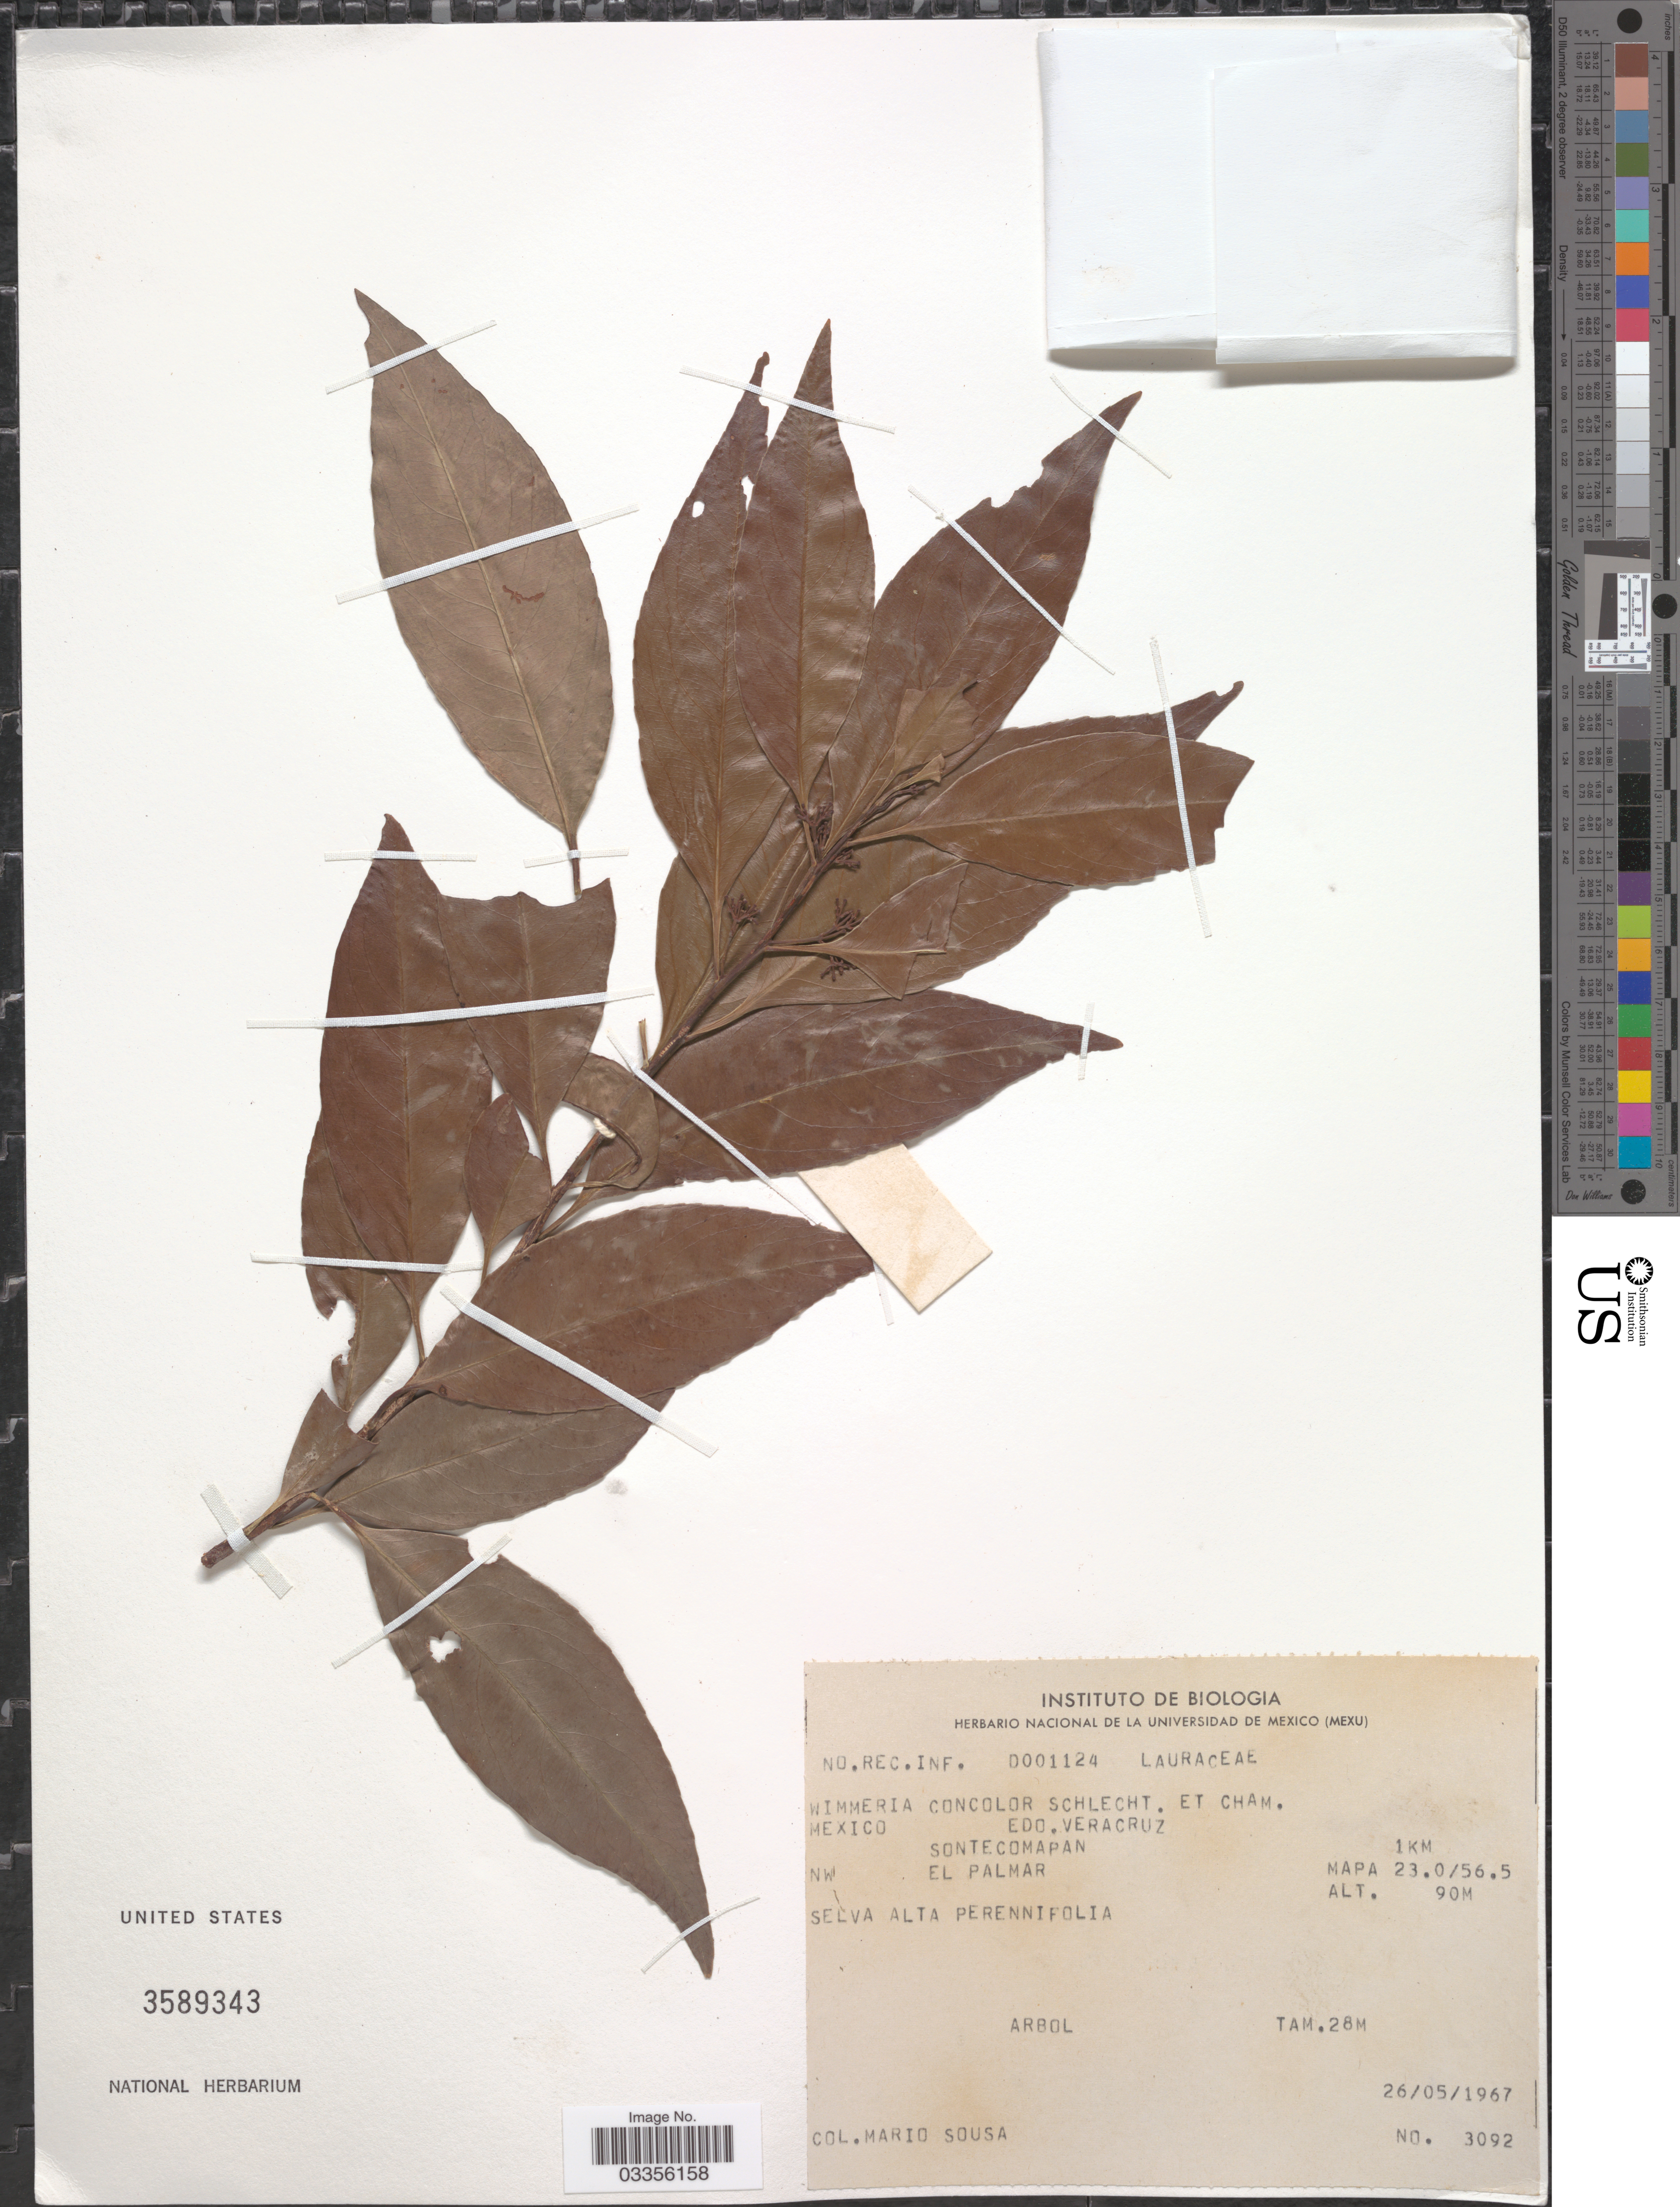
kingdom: Plantae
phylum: Tracheophyta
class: Magnoliopsida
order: Celastrales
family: Celastraceae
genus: Wimmeria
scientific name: Wimmeria concolor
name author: Schltdl. & Cham.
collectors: M. Sousa S.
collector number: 3092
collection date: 1967-05-26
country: Mexico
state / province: Veracruz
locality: Edo. Veracruz. Sontecomapan. NW [unsure placement] El Palmar. 1KM [unsure placement] Mapa 23.0/56.5.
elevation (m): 90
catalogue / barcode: US 3589343